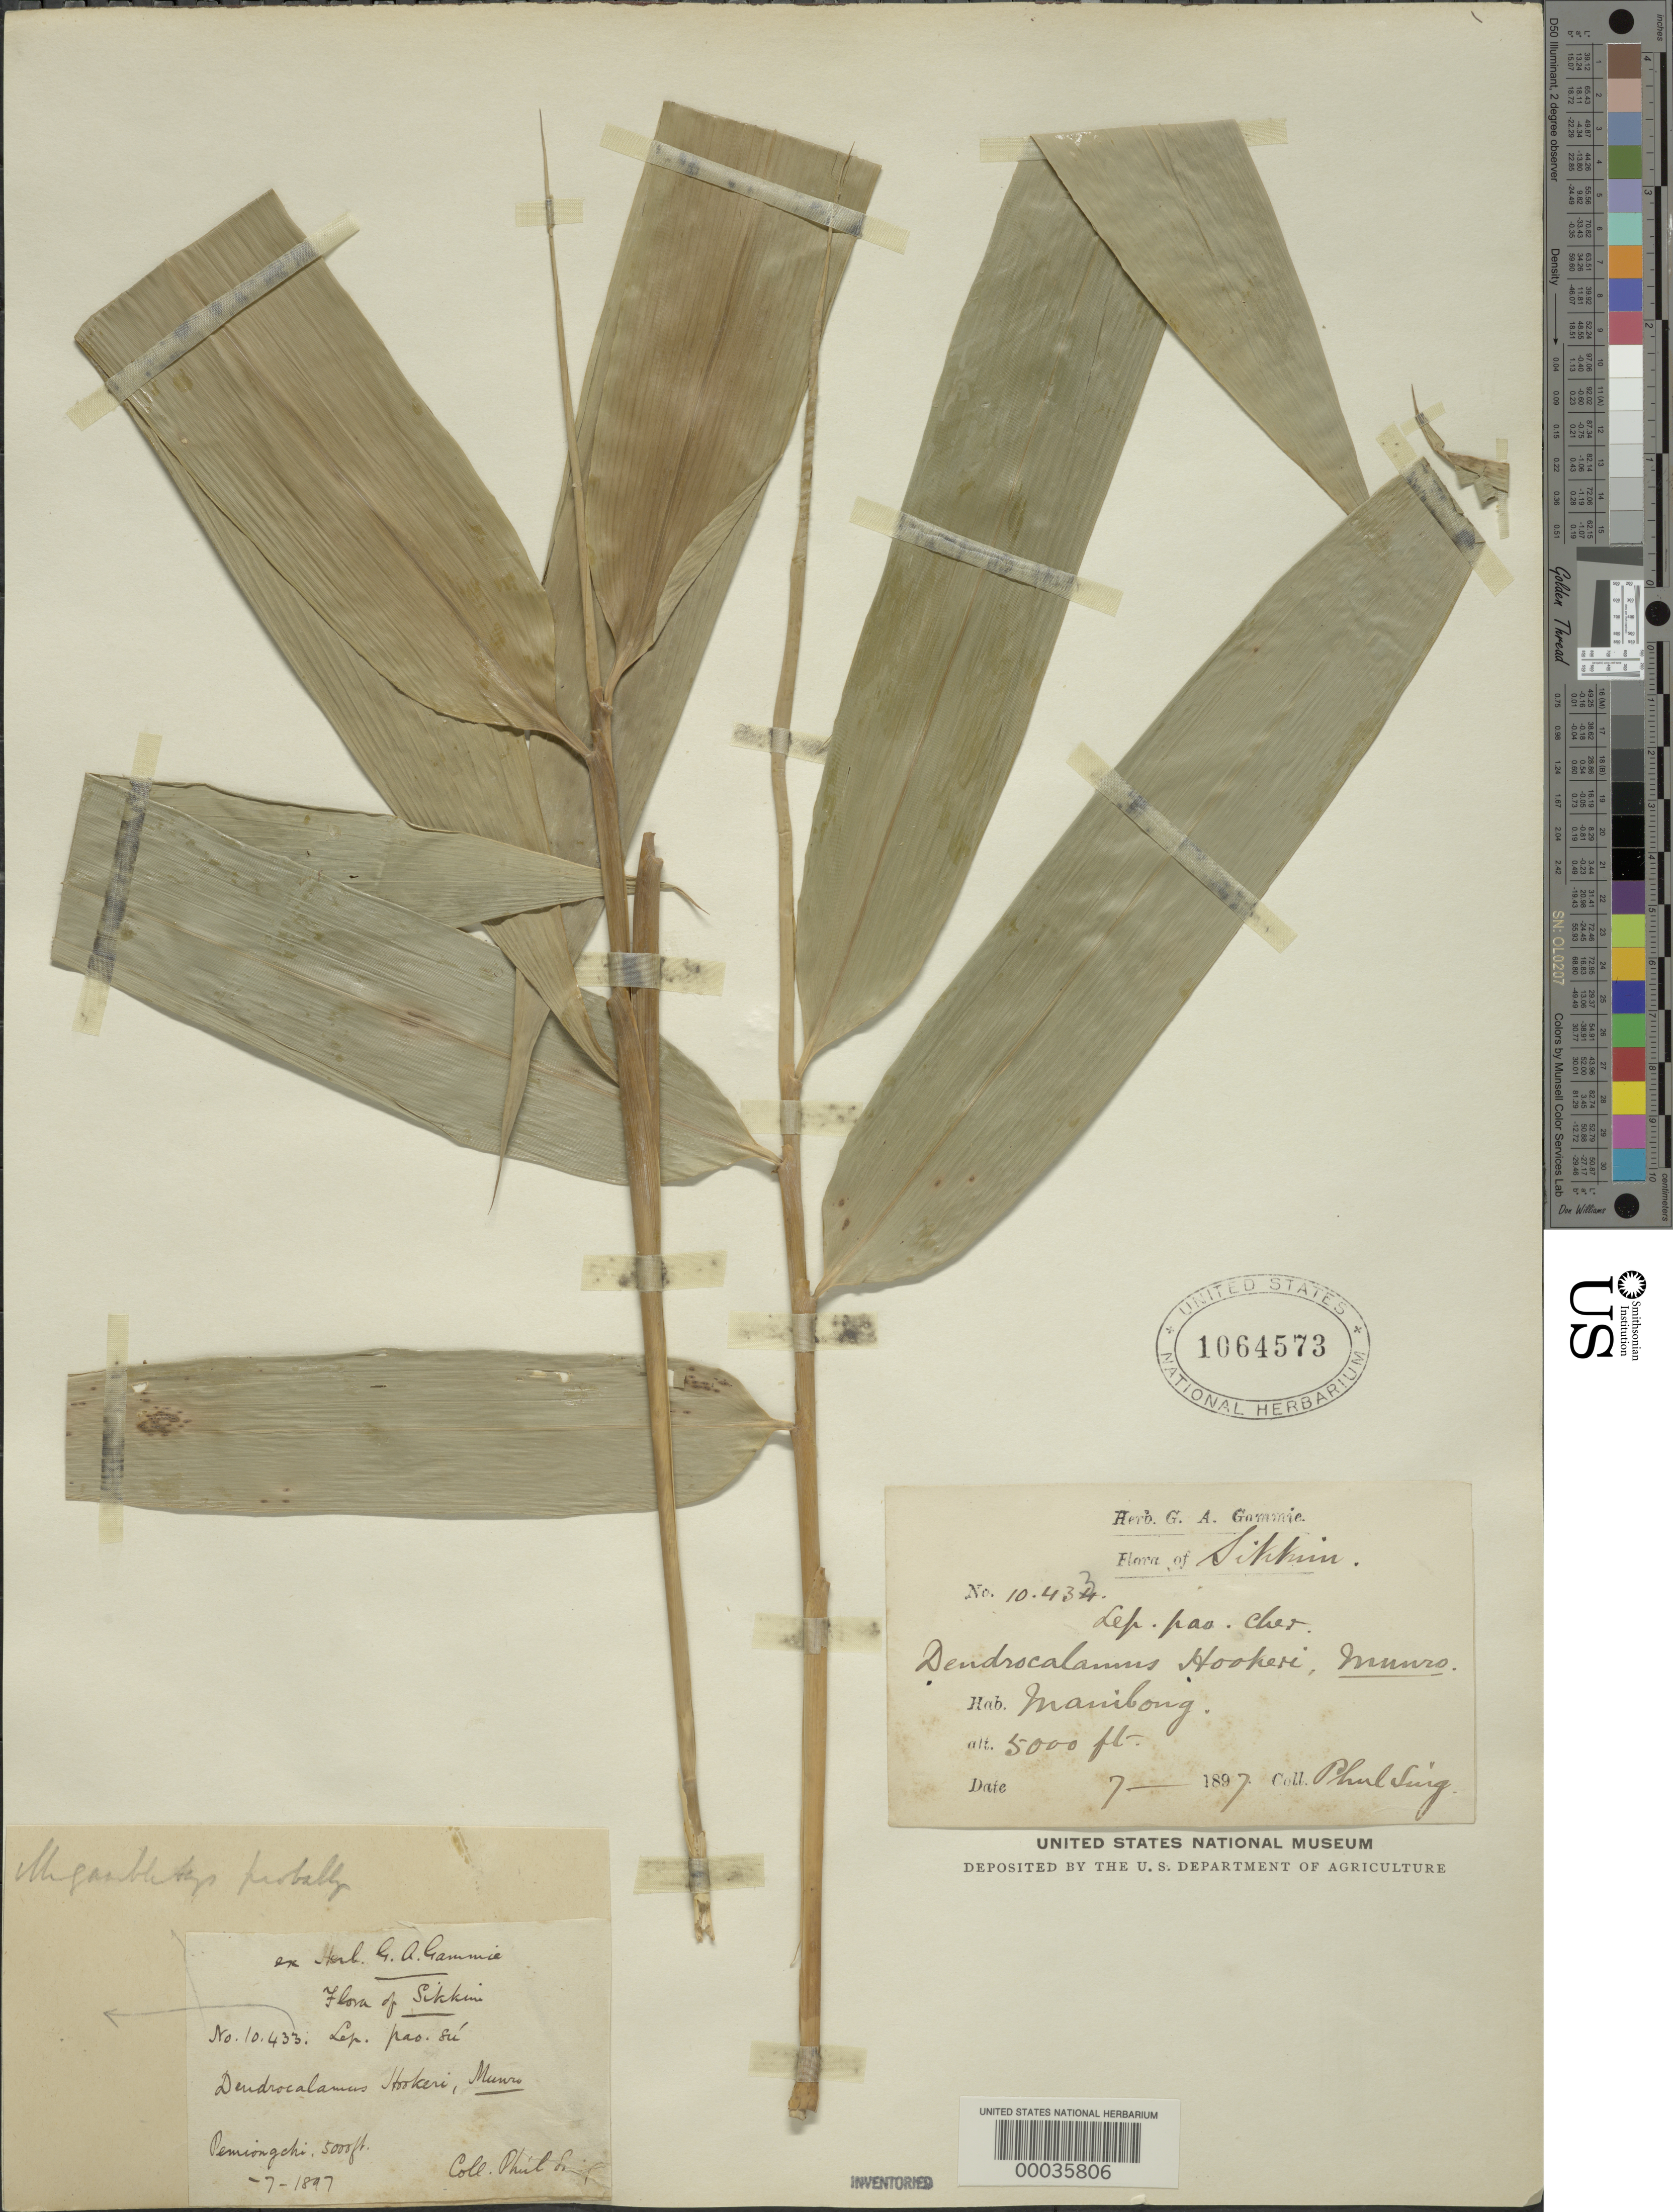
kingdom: Plantae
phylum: Tracheophyta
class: Liliopsida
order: Poales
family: Poaceae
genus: Dendrocalamus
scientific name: Dendrocalamus hookeri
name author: Munro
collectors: P. Sing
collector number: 10434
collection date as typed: Jul 1897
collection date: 1897-07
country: India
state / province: Sikkim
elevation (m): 1525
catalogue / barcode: US 1064573